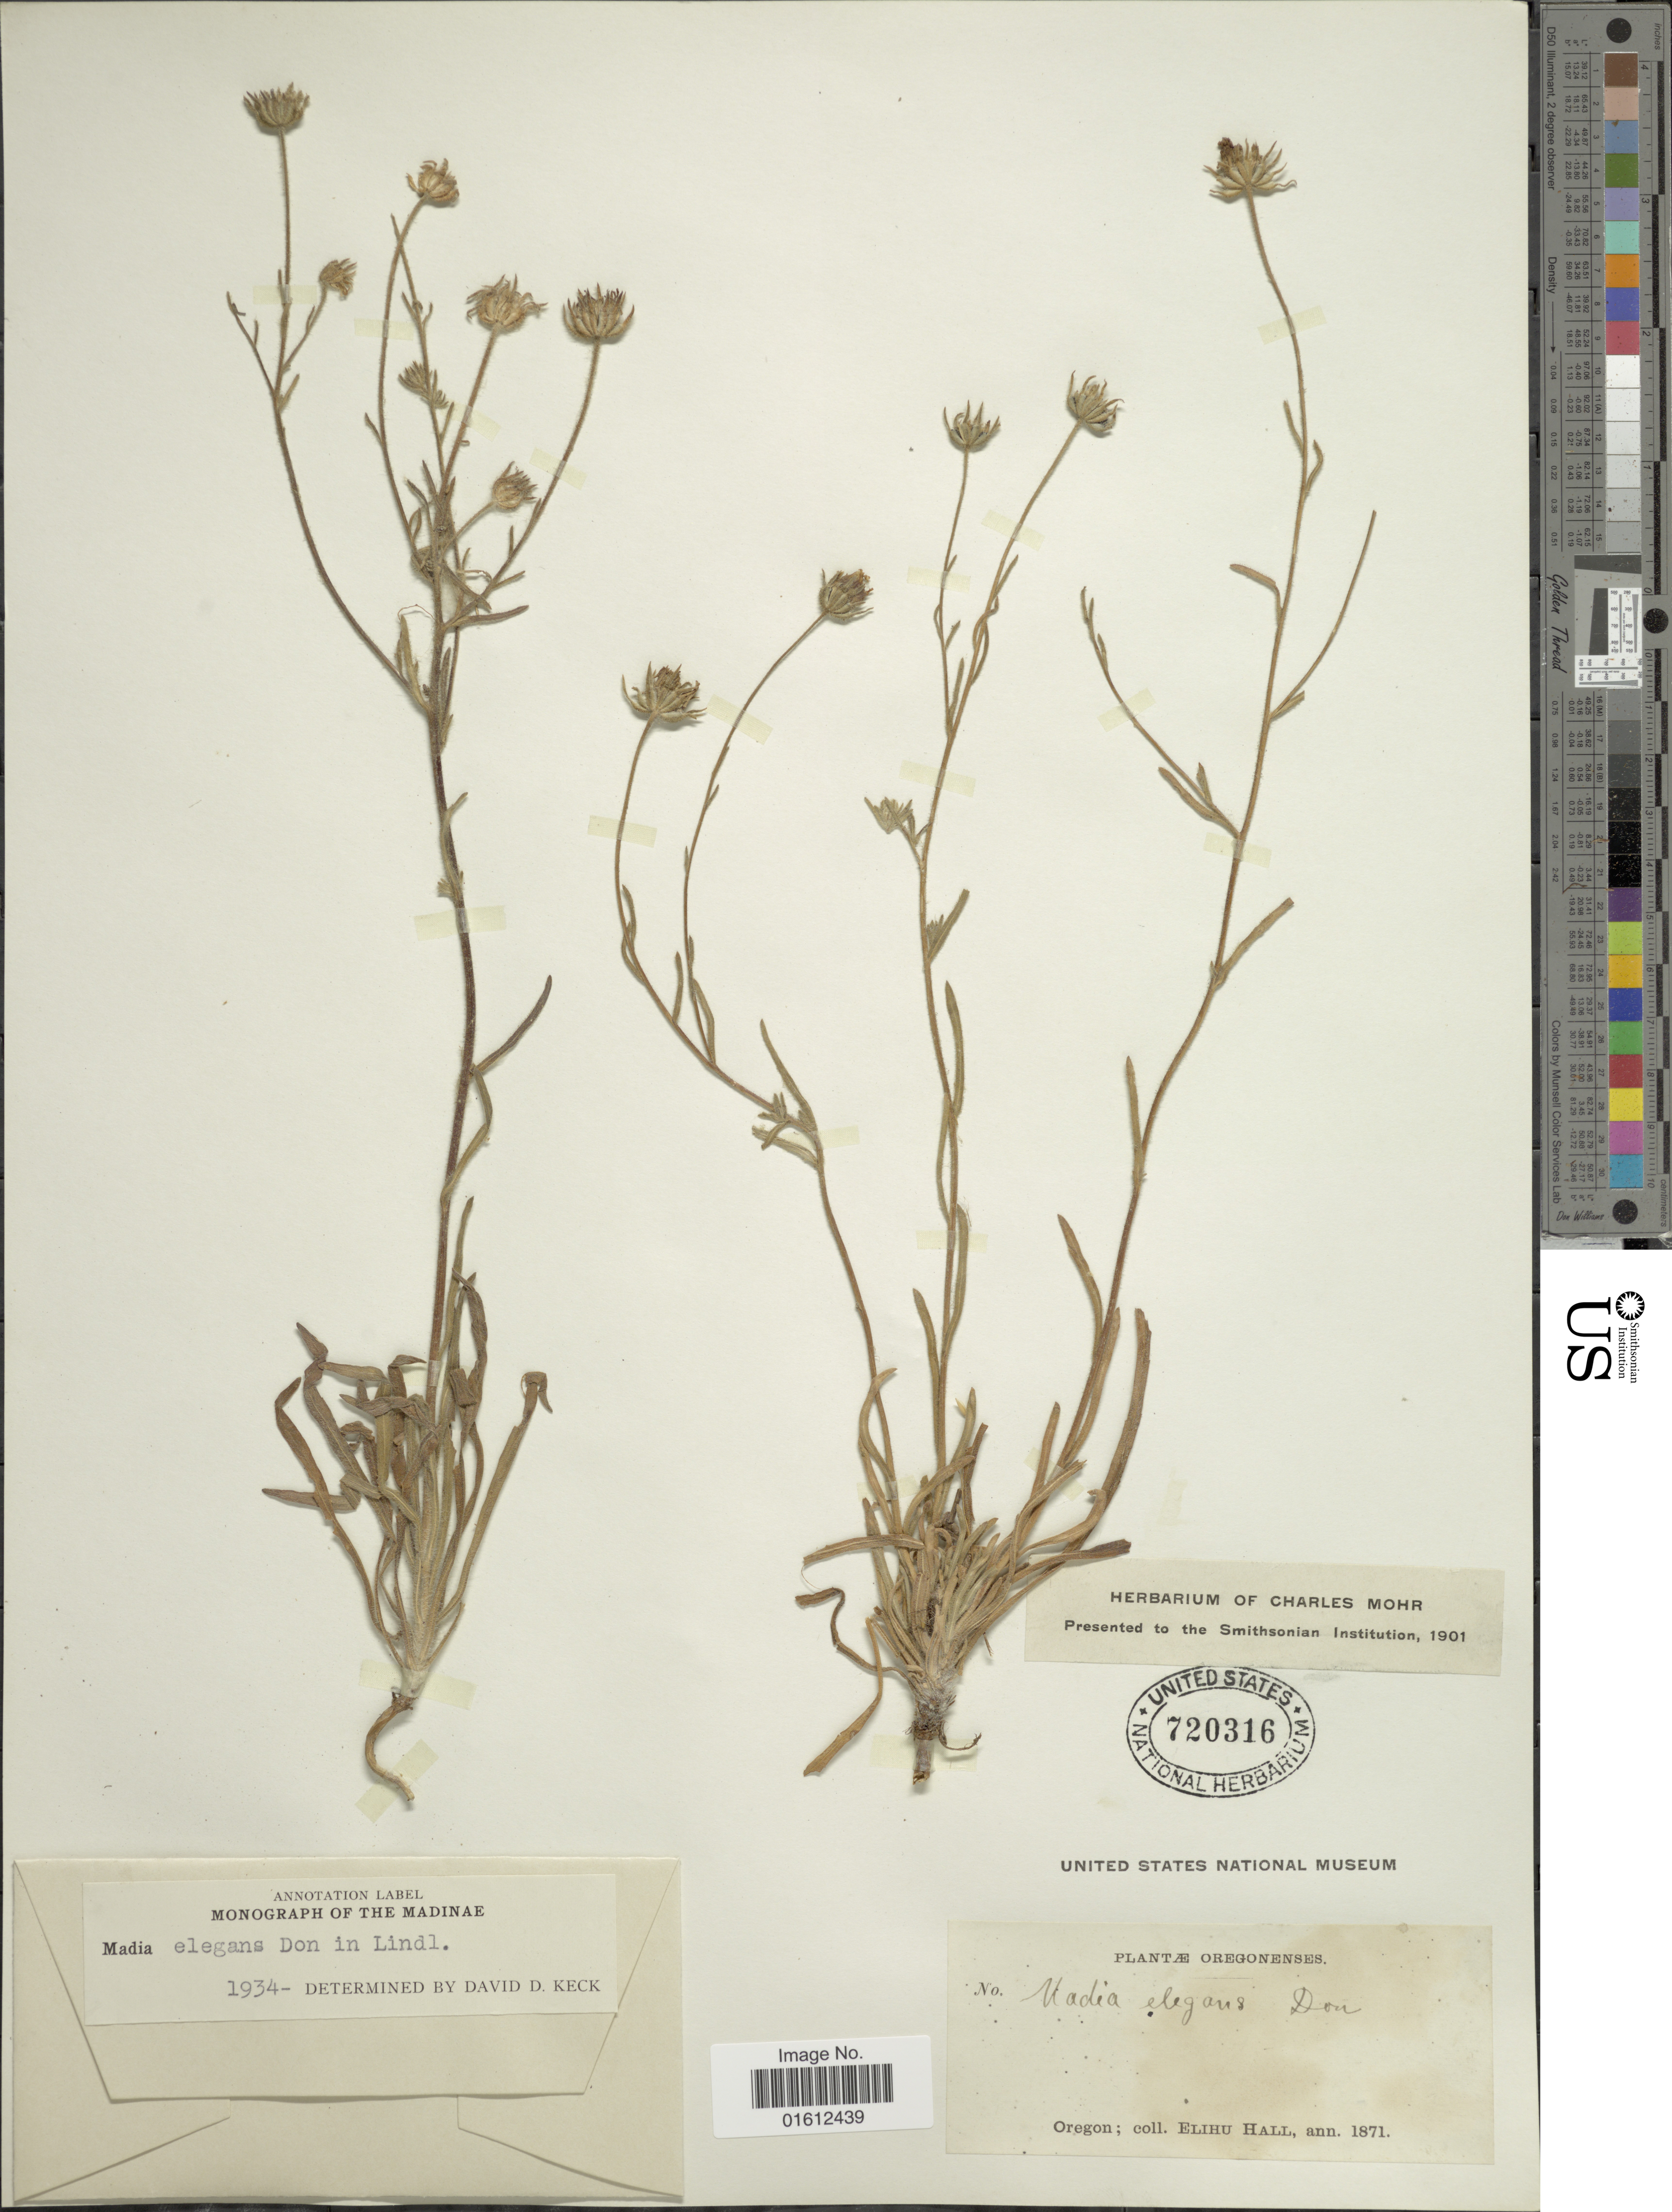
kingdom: Plantae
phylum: Tracheophyta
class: Magnoliopsida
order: Asterales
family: Asteraceae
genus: Madia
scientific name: Madia elegans subsp. elegans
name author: D. Don ex Lindl.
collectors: E. Hall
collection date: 1871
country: United States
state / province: Oregon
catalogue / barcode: US 720316